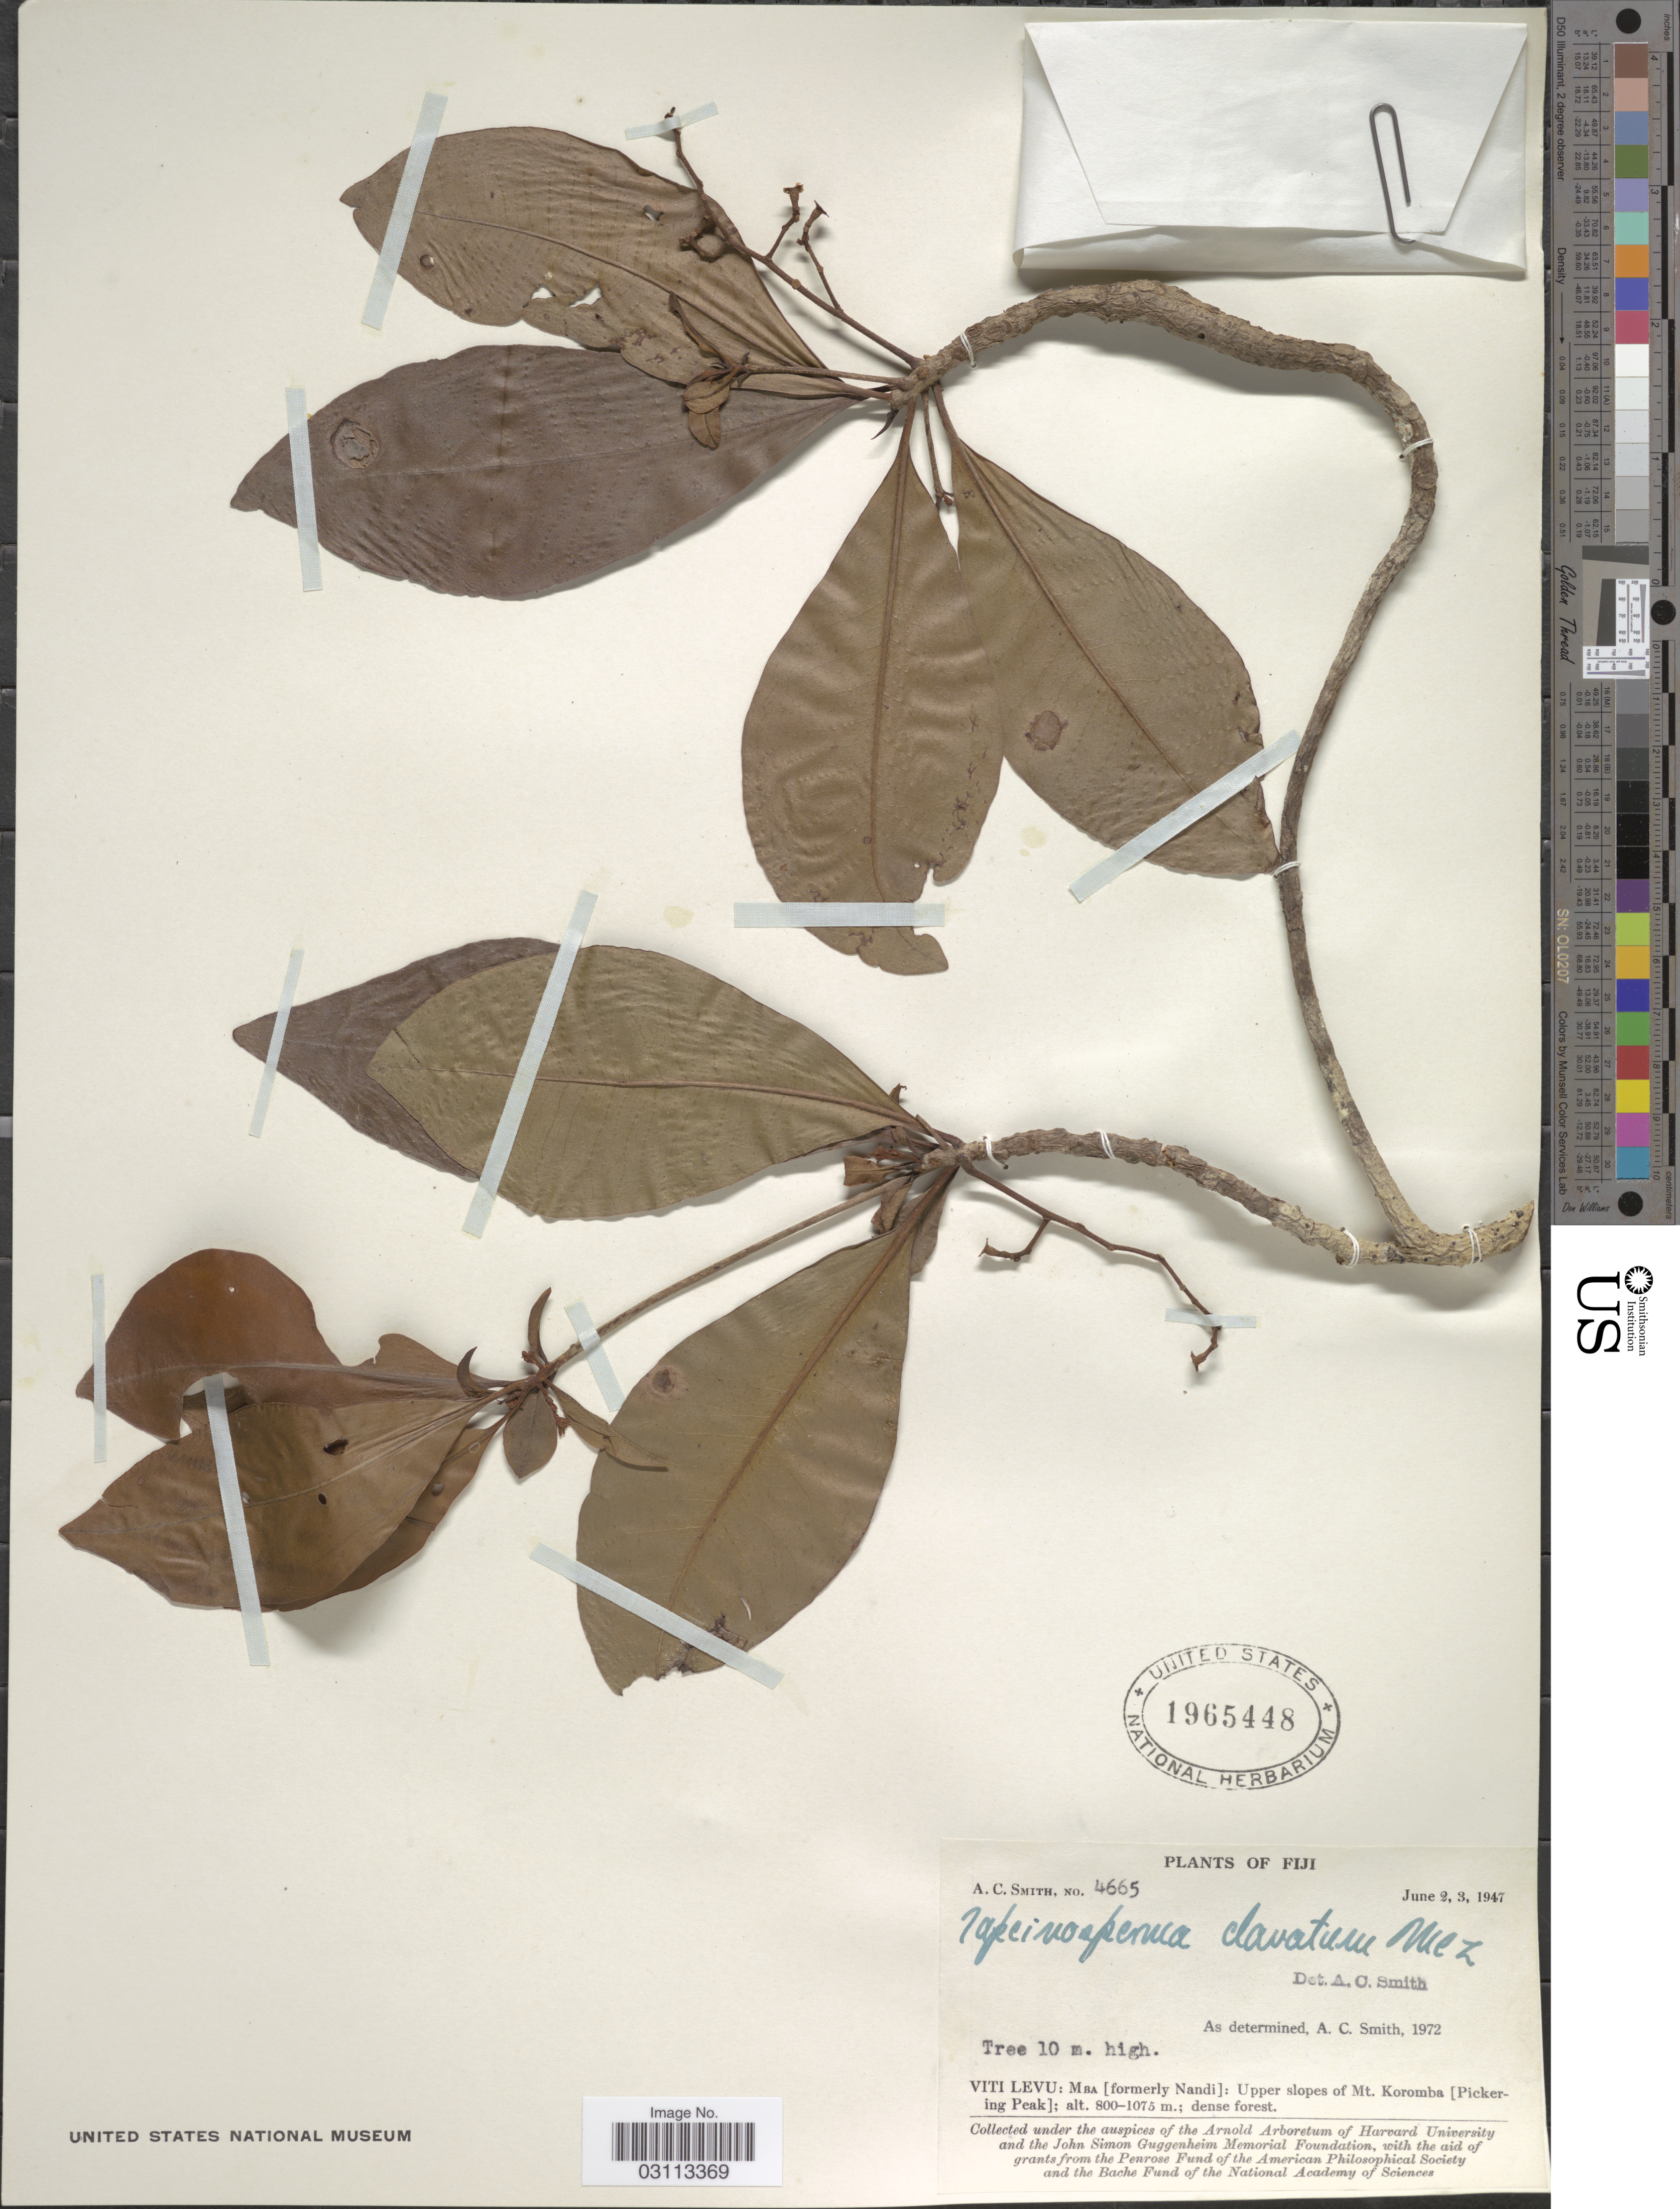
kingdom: Plantae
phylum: Tracheophyta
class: Magnoliopsida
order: Ericales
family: Primulaceae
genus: Tapeinosperma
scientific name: Tapeinosperma clavatum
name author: Mez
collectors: A. C. Smith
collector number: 4665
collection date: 1947-06-02/1947-06-03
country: Fiji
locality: Viti Levu: Mba [formerly Nandi]: Upper slopes of Mt. Koromba [Pickering Peak].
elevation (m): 800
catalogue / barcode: US 1965448